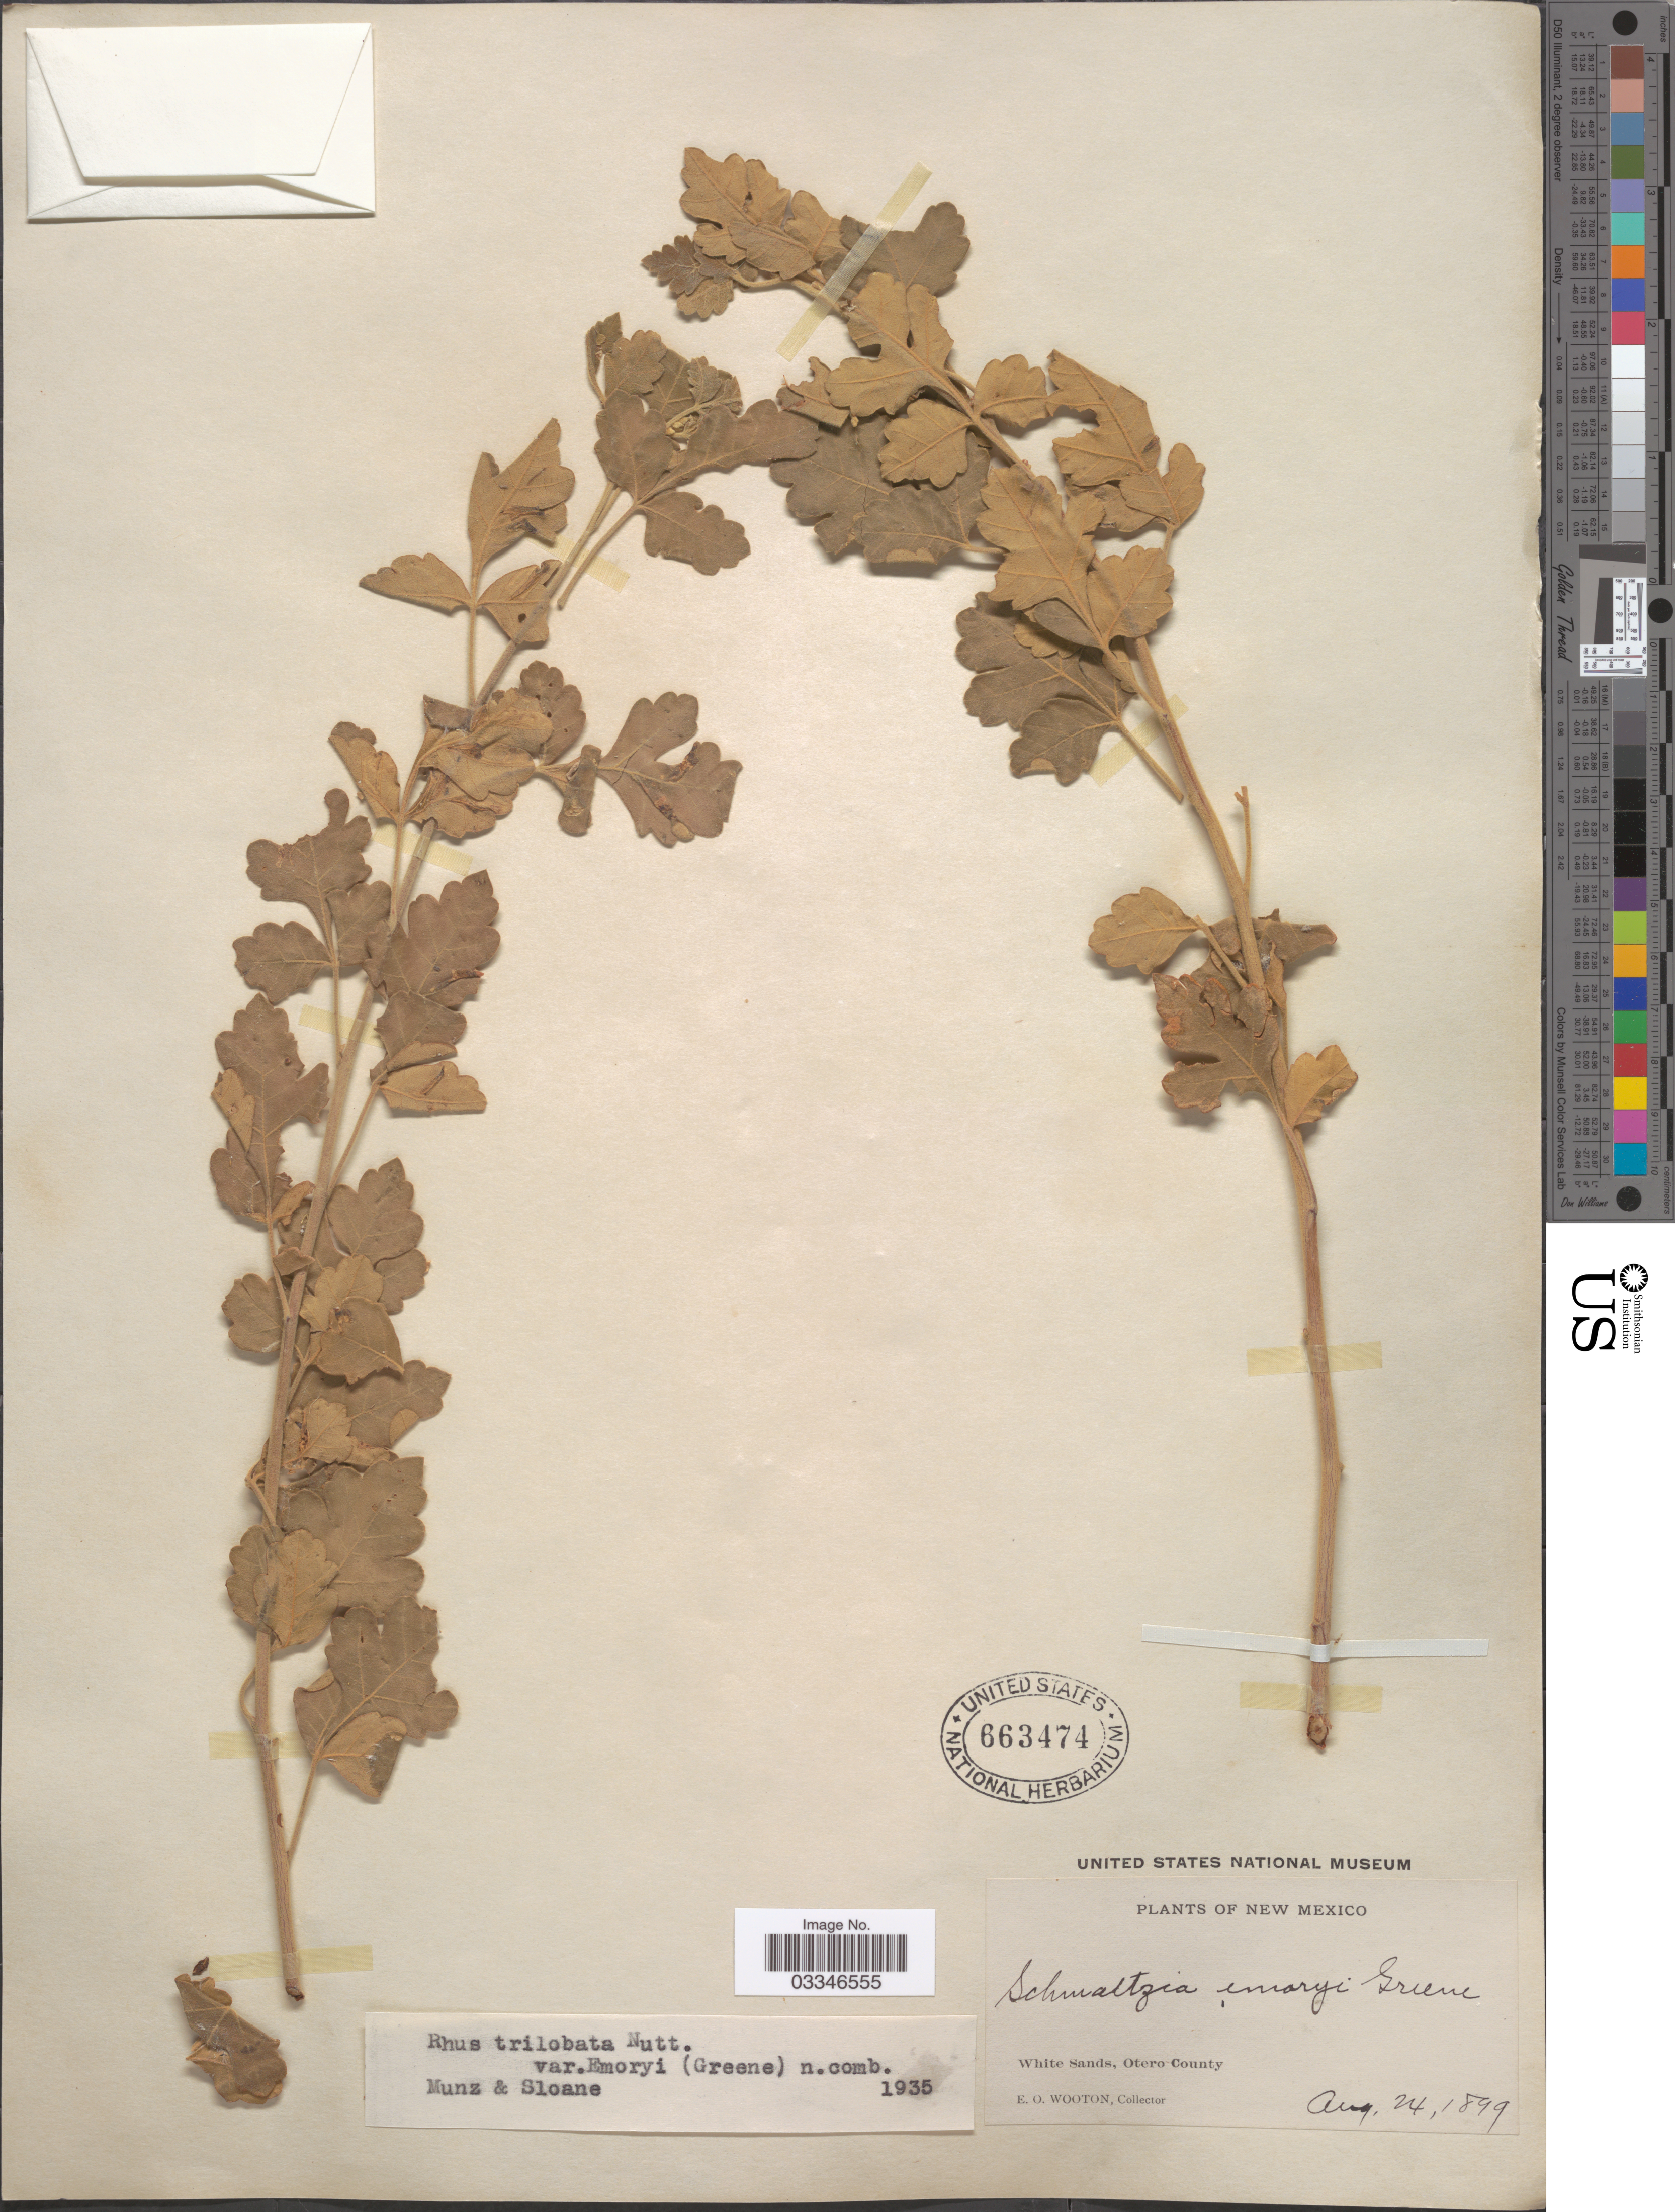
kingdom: Plantae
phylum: Tracheophyta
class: Magnoliopsida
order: Sapindales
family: Anacardiaceae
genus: Rhus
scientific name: Rhus trilobata var. pilosissima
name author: Engl.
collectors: E. O. Wooton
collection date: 1899-08-24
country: United States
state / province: New Mexico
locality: White Sands, Otero County.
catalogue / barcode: US 663474